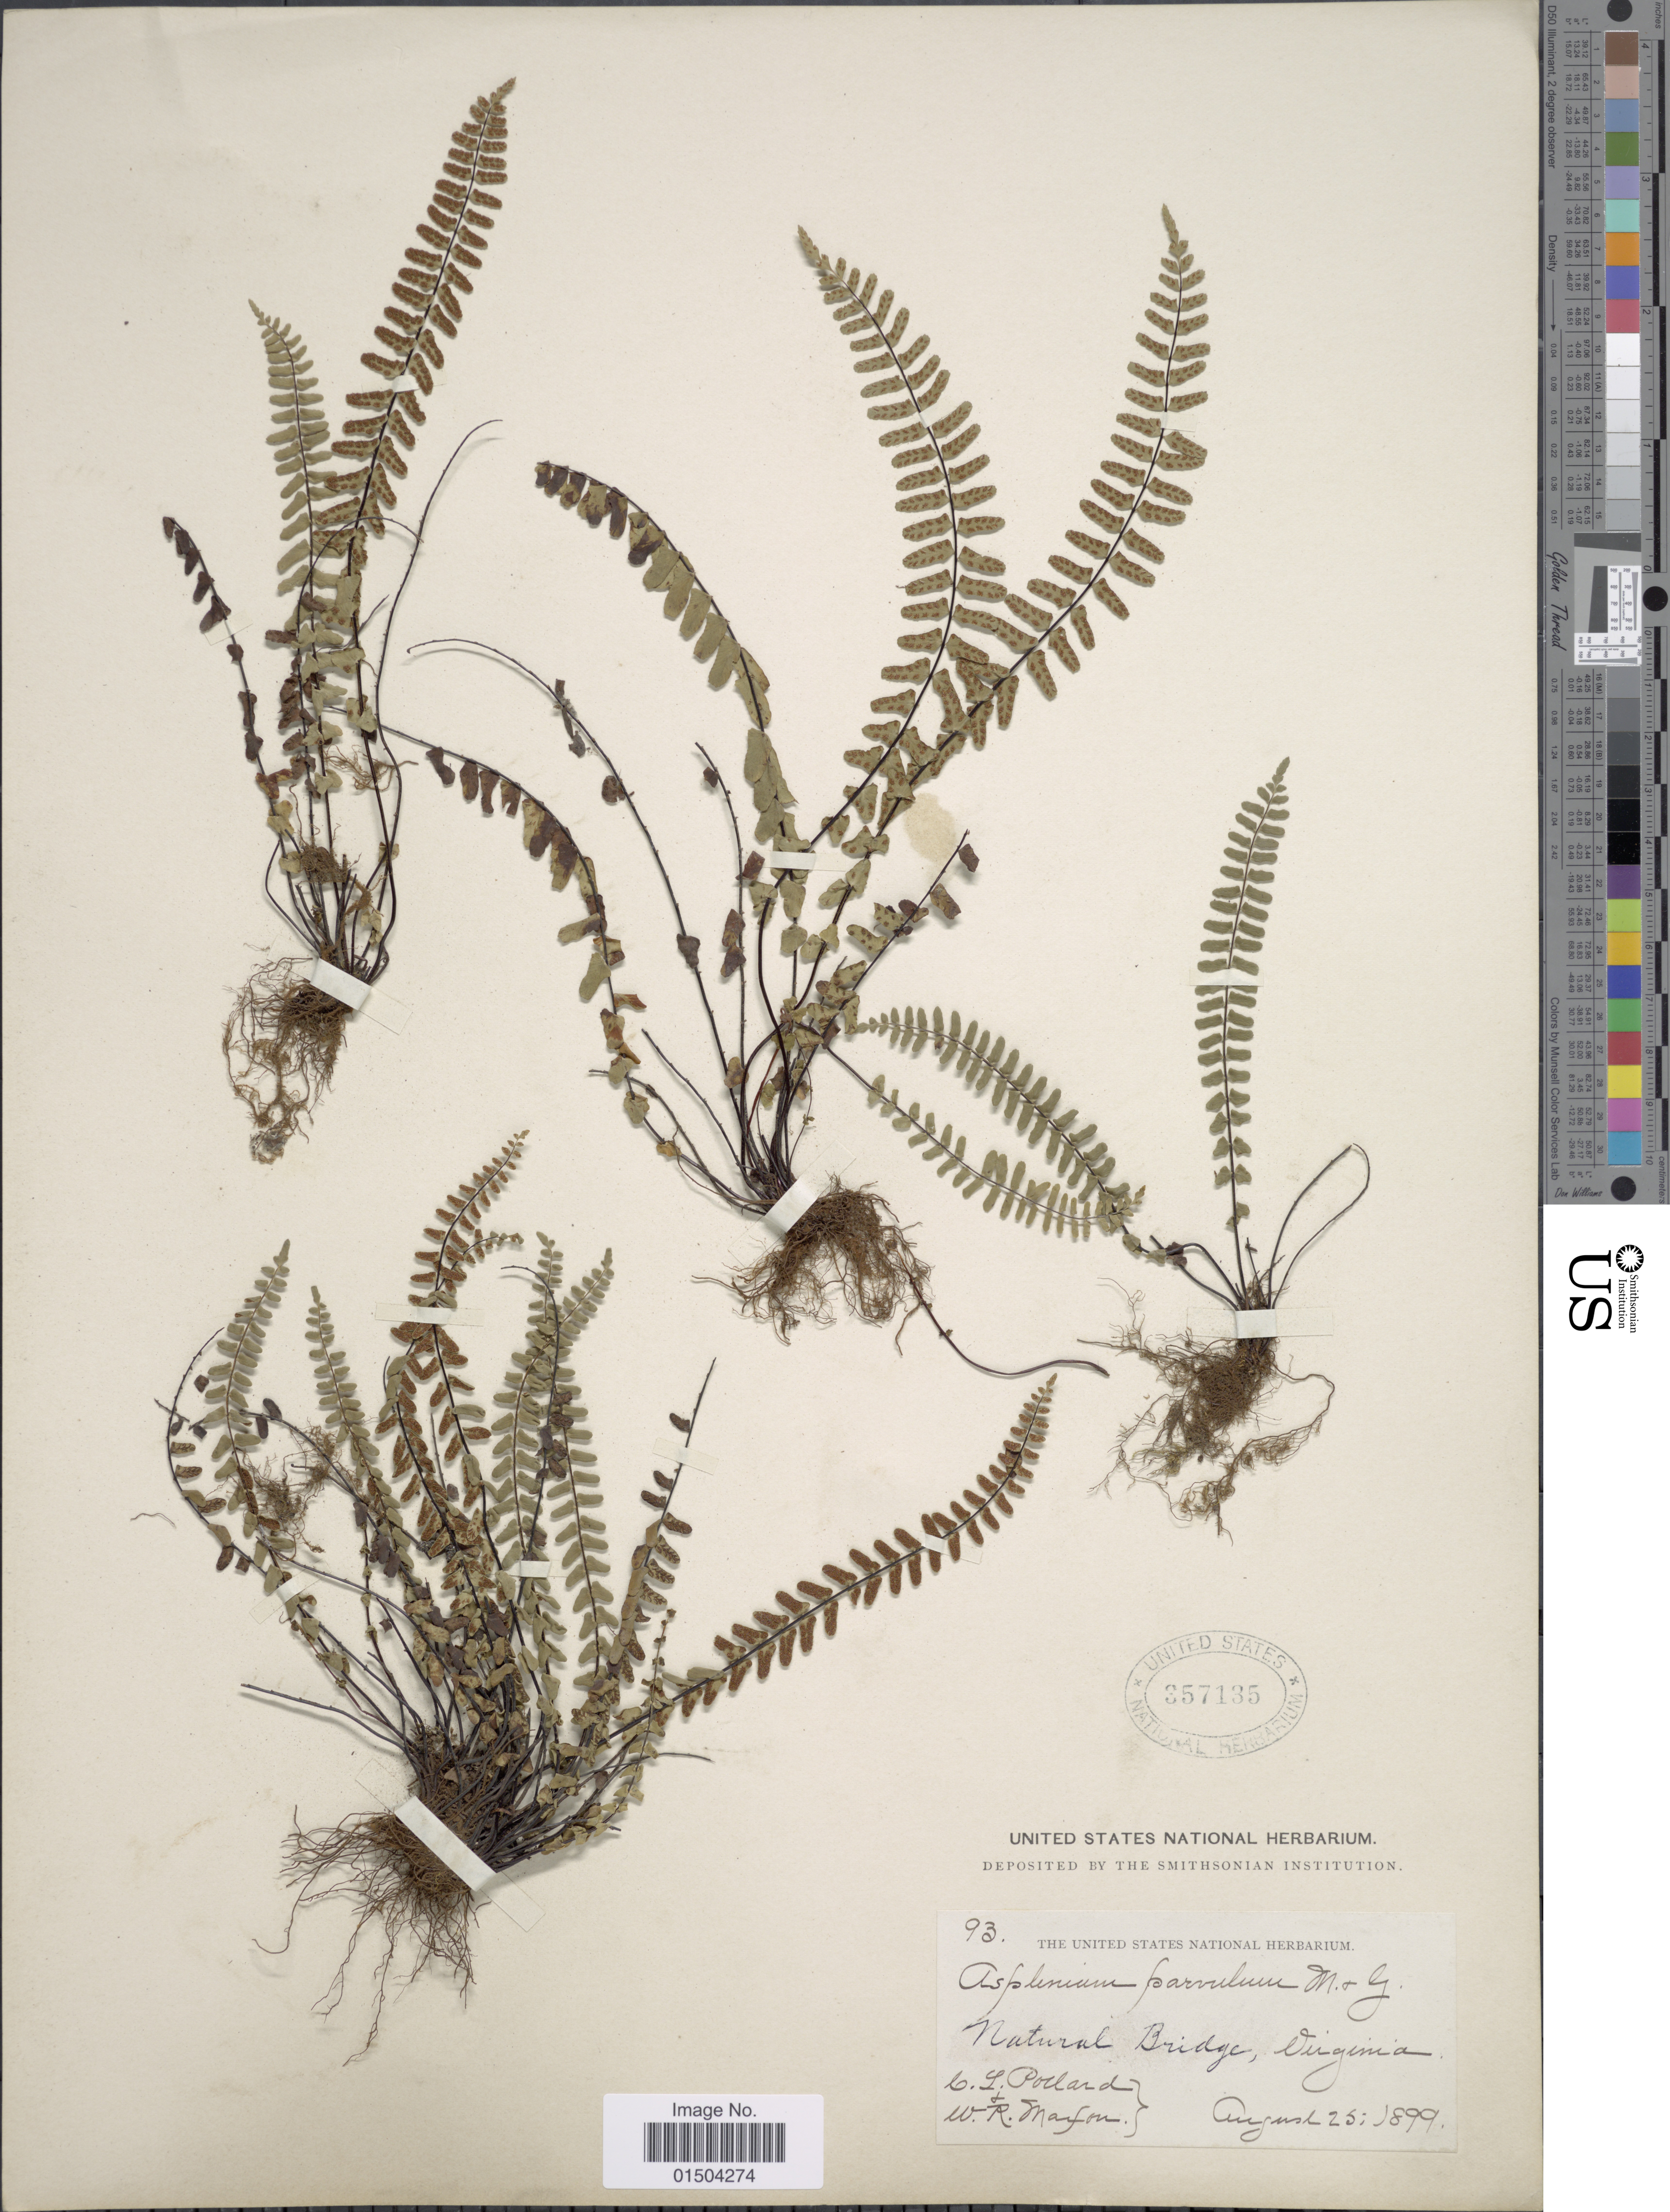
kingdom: Plantae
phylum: Tracheophyta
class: Polypodiopsida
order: Polypodiales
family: Aspleniaceae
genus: Asplenium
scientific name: Asplenium resiliens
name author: Kunze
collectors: C. L. Pollard & W. R. Maxon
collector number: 93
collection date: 1899-08-25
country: United States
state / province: Virginia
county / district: Rockbridge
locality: Natural Bridge.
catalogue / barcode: US 357135